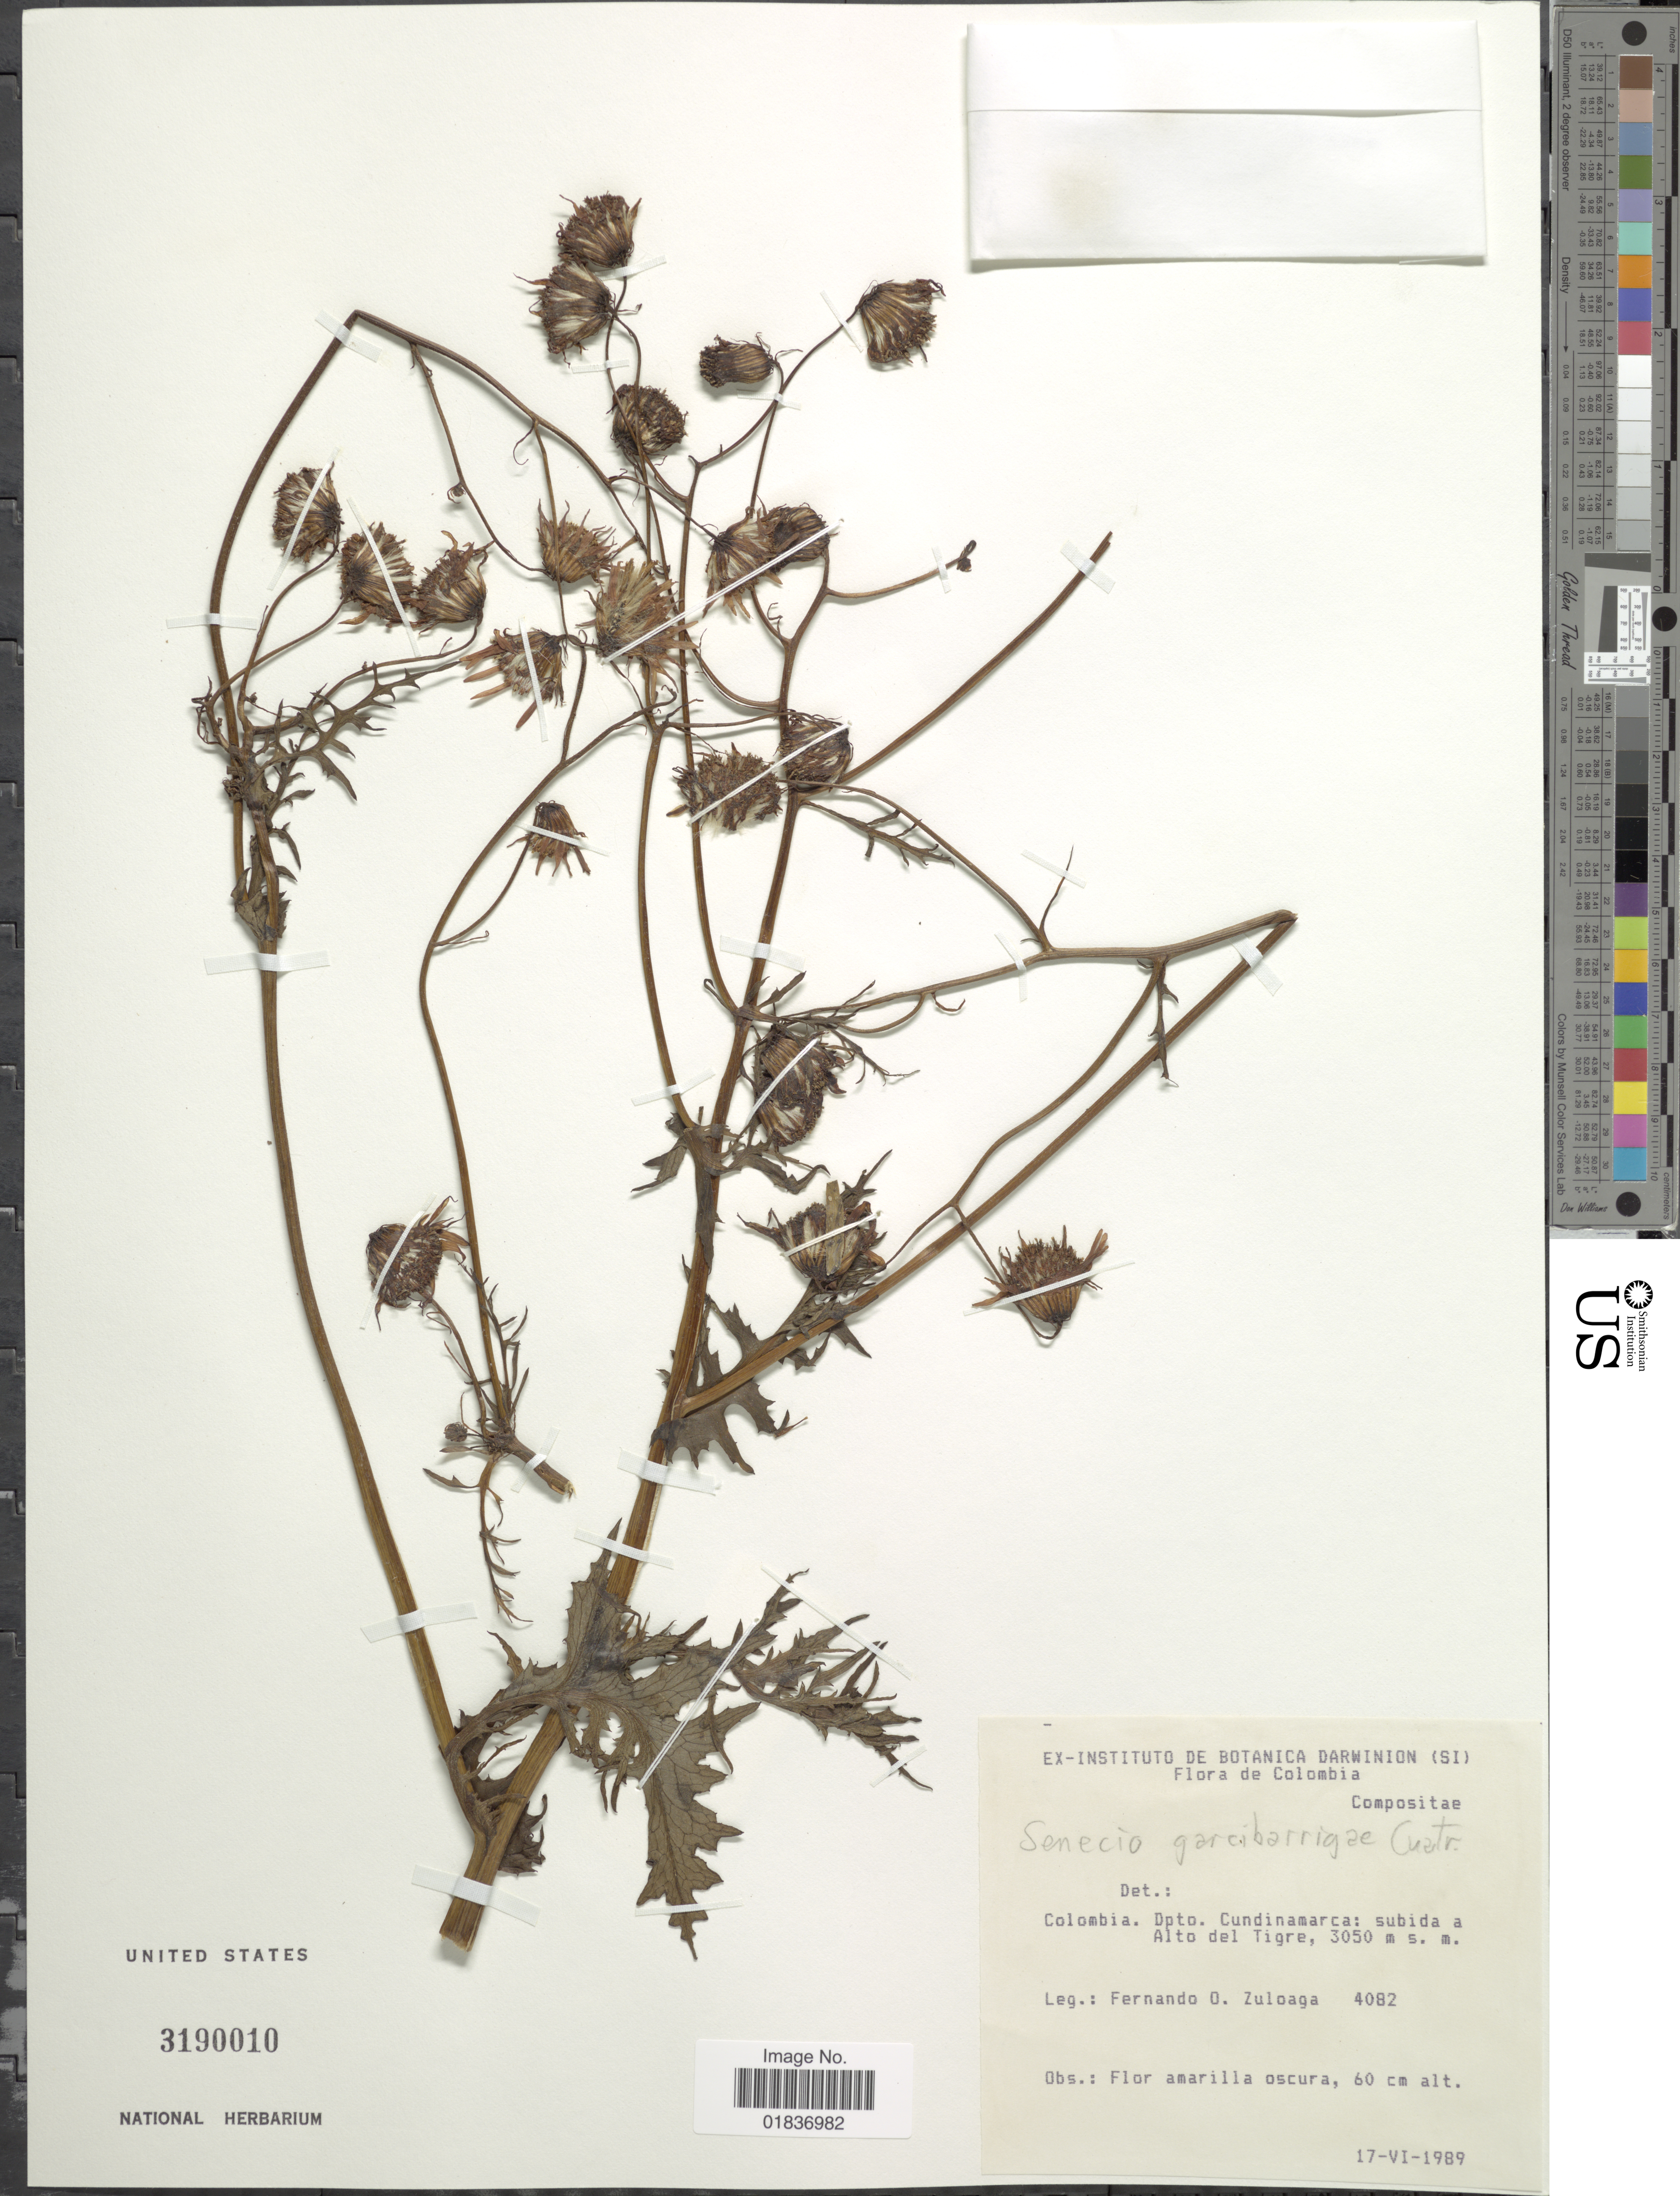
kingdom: Plantae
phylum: Tracheophyta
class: Magnoliopsida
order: Asterales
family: Asteraceae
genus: Senecio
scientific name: Senecio garcibarrigae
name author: Cuatrec.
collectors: F. O. Zuloaga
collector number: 4082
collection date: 1989-06-17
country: Colombia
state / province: Cundinamarca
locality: Dpto. Cundinamarca: subida a Alto del Tigre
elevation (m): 3050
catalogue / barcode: US 3190010